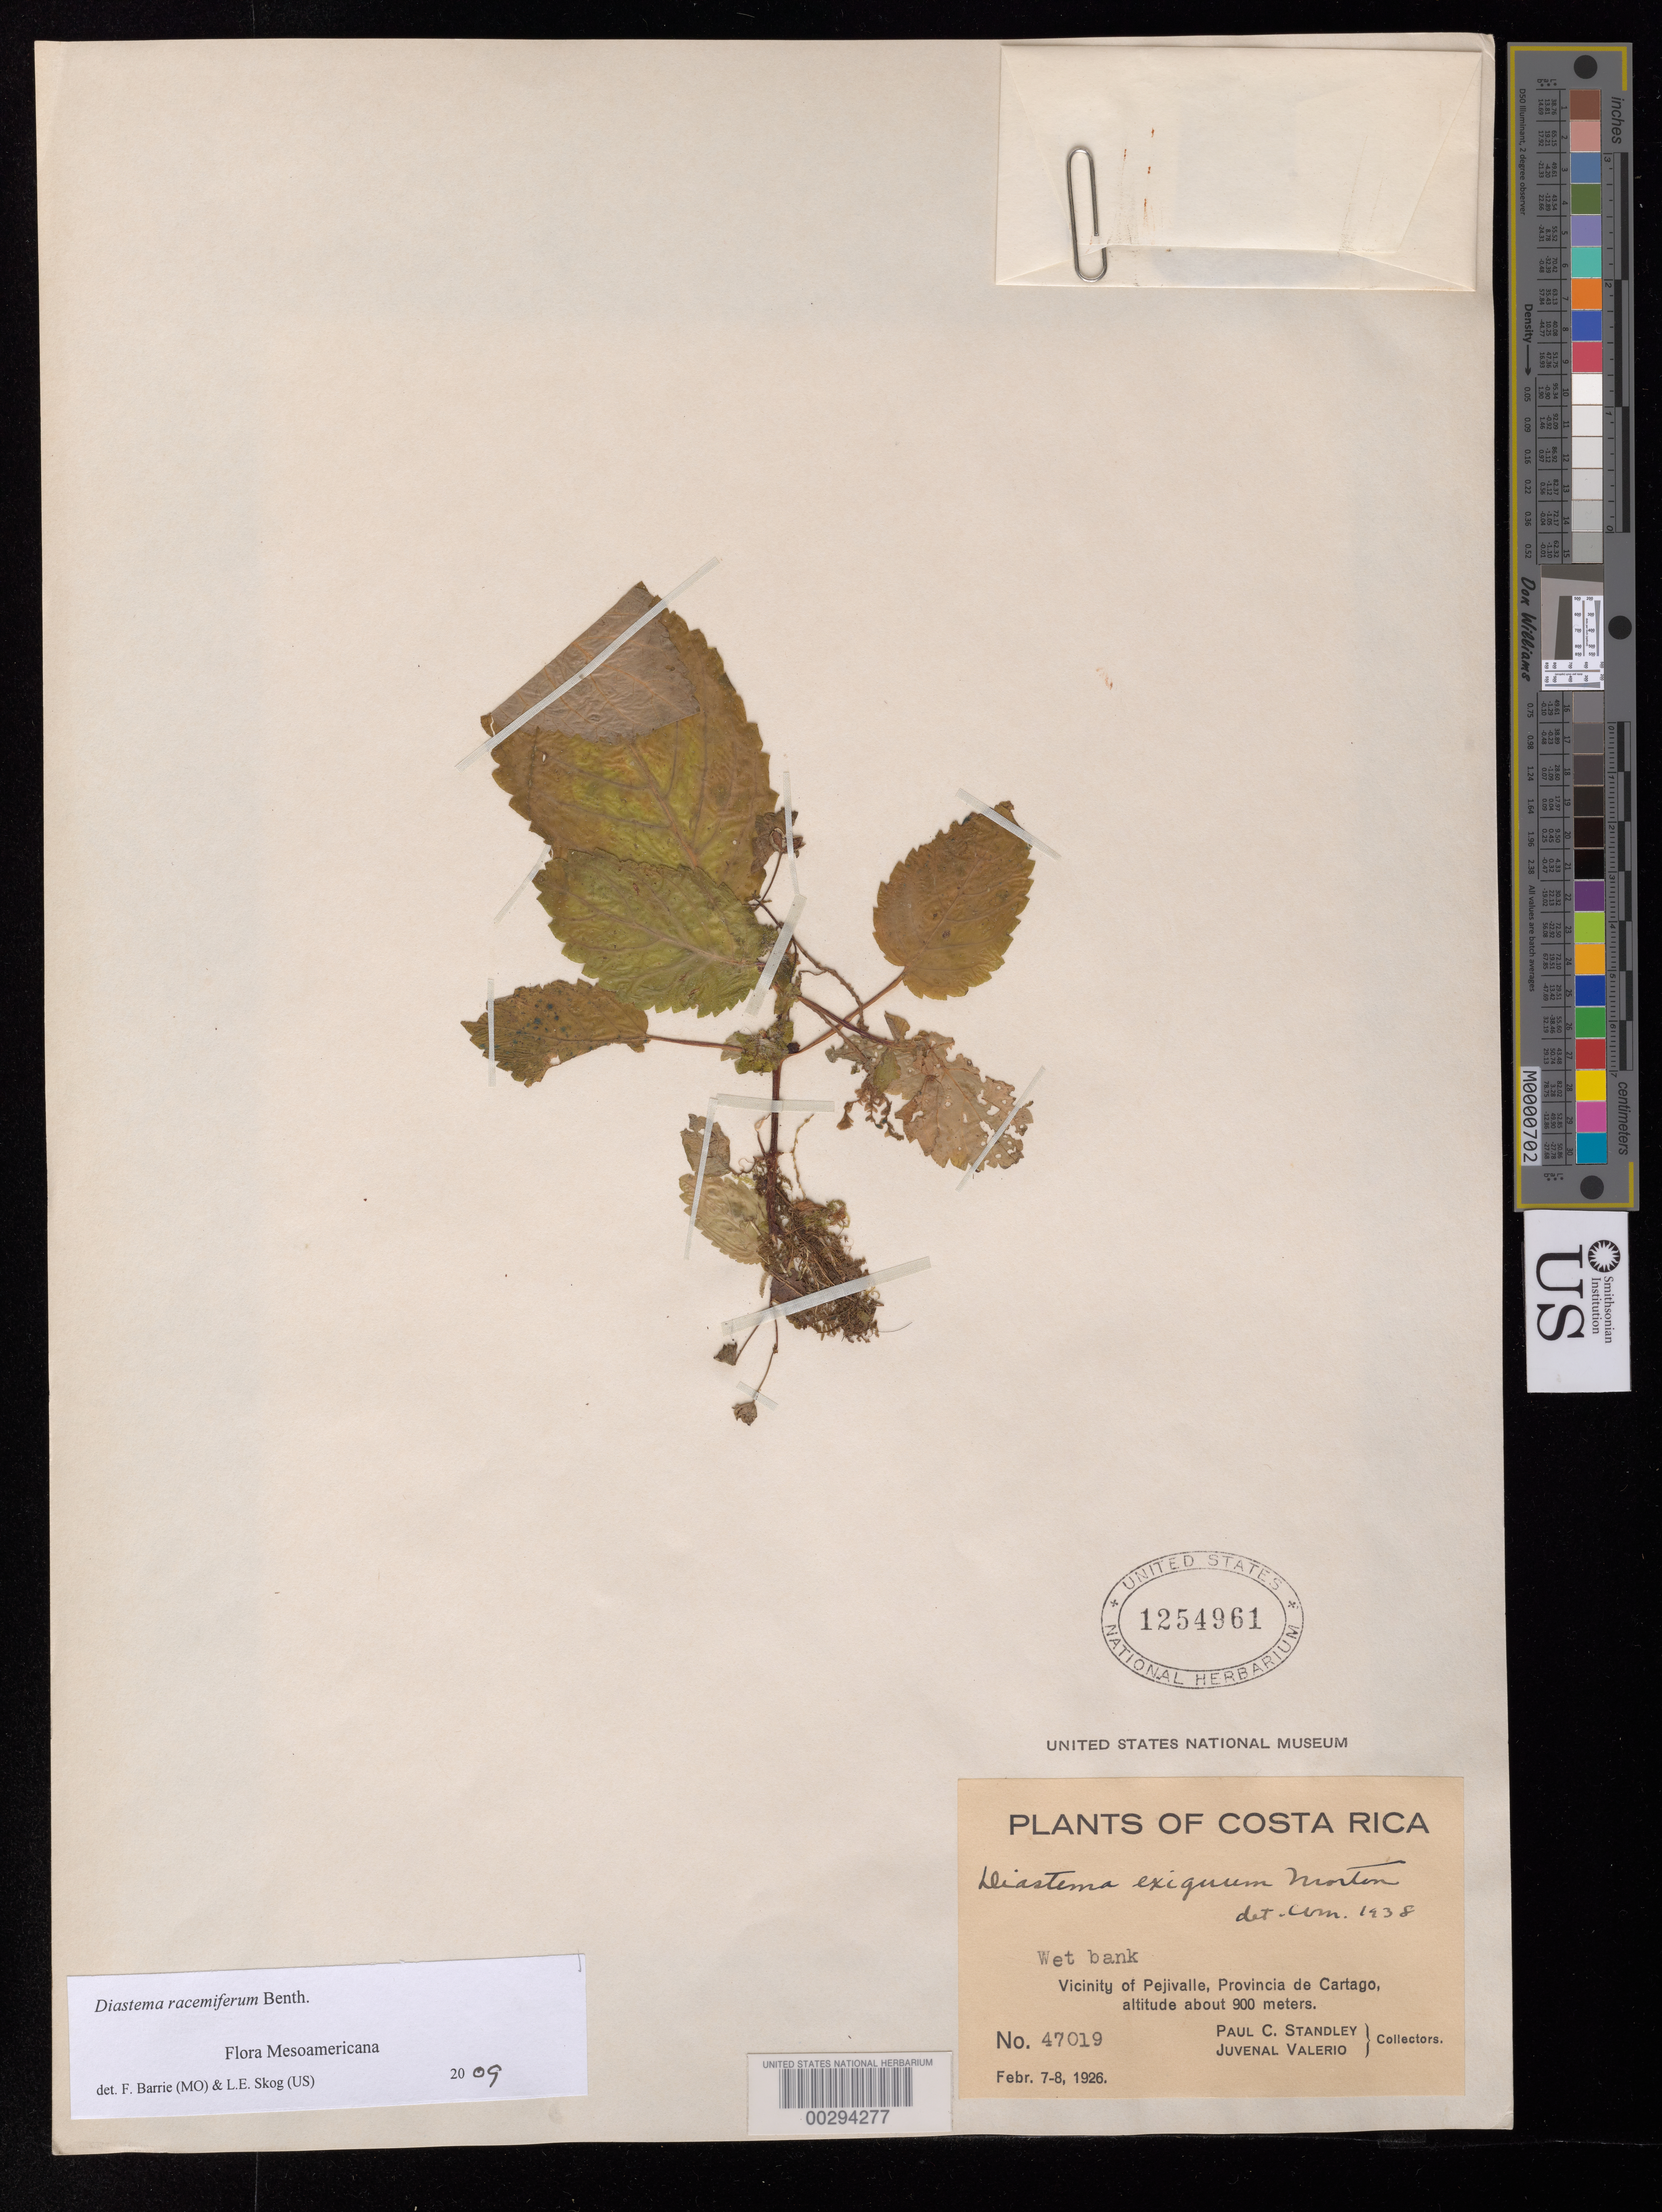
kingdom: Plantae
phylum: Tracheophyta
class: Magnoliopsida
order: Lamiales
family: Gesneriaceae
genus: Diastema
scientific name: Diastema racemiferum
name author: Benth.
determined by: Barrie, F. R.; Skog, Laurence E.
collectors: P. C. Standley & J. Valerio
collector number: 47019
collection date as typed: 7-8 Feb 1926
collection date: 1926-02-07/1926-02-08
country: Costa Rica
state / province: Cartago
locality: Vicinity of Pejivalle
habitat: Wet bank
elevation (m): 900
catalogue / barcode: US 1254961